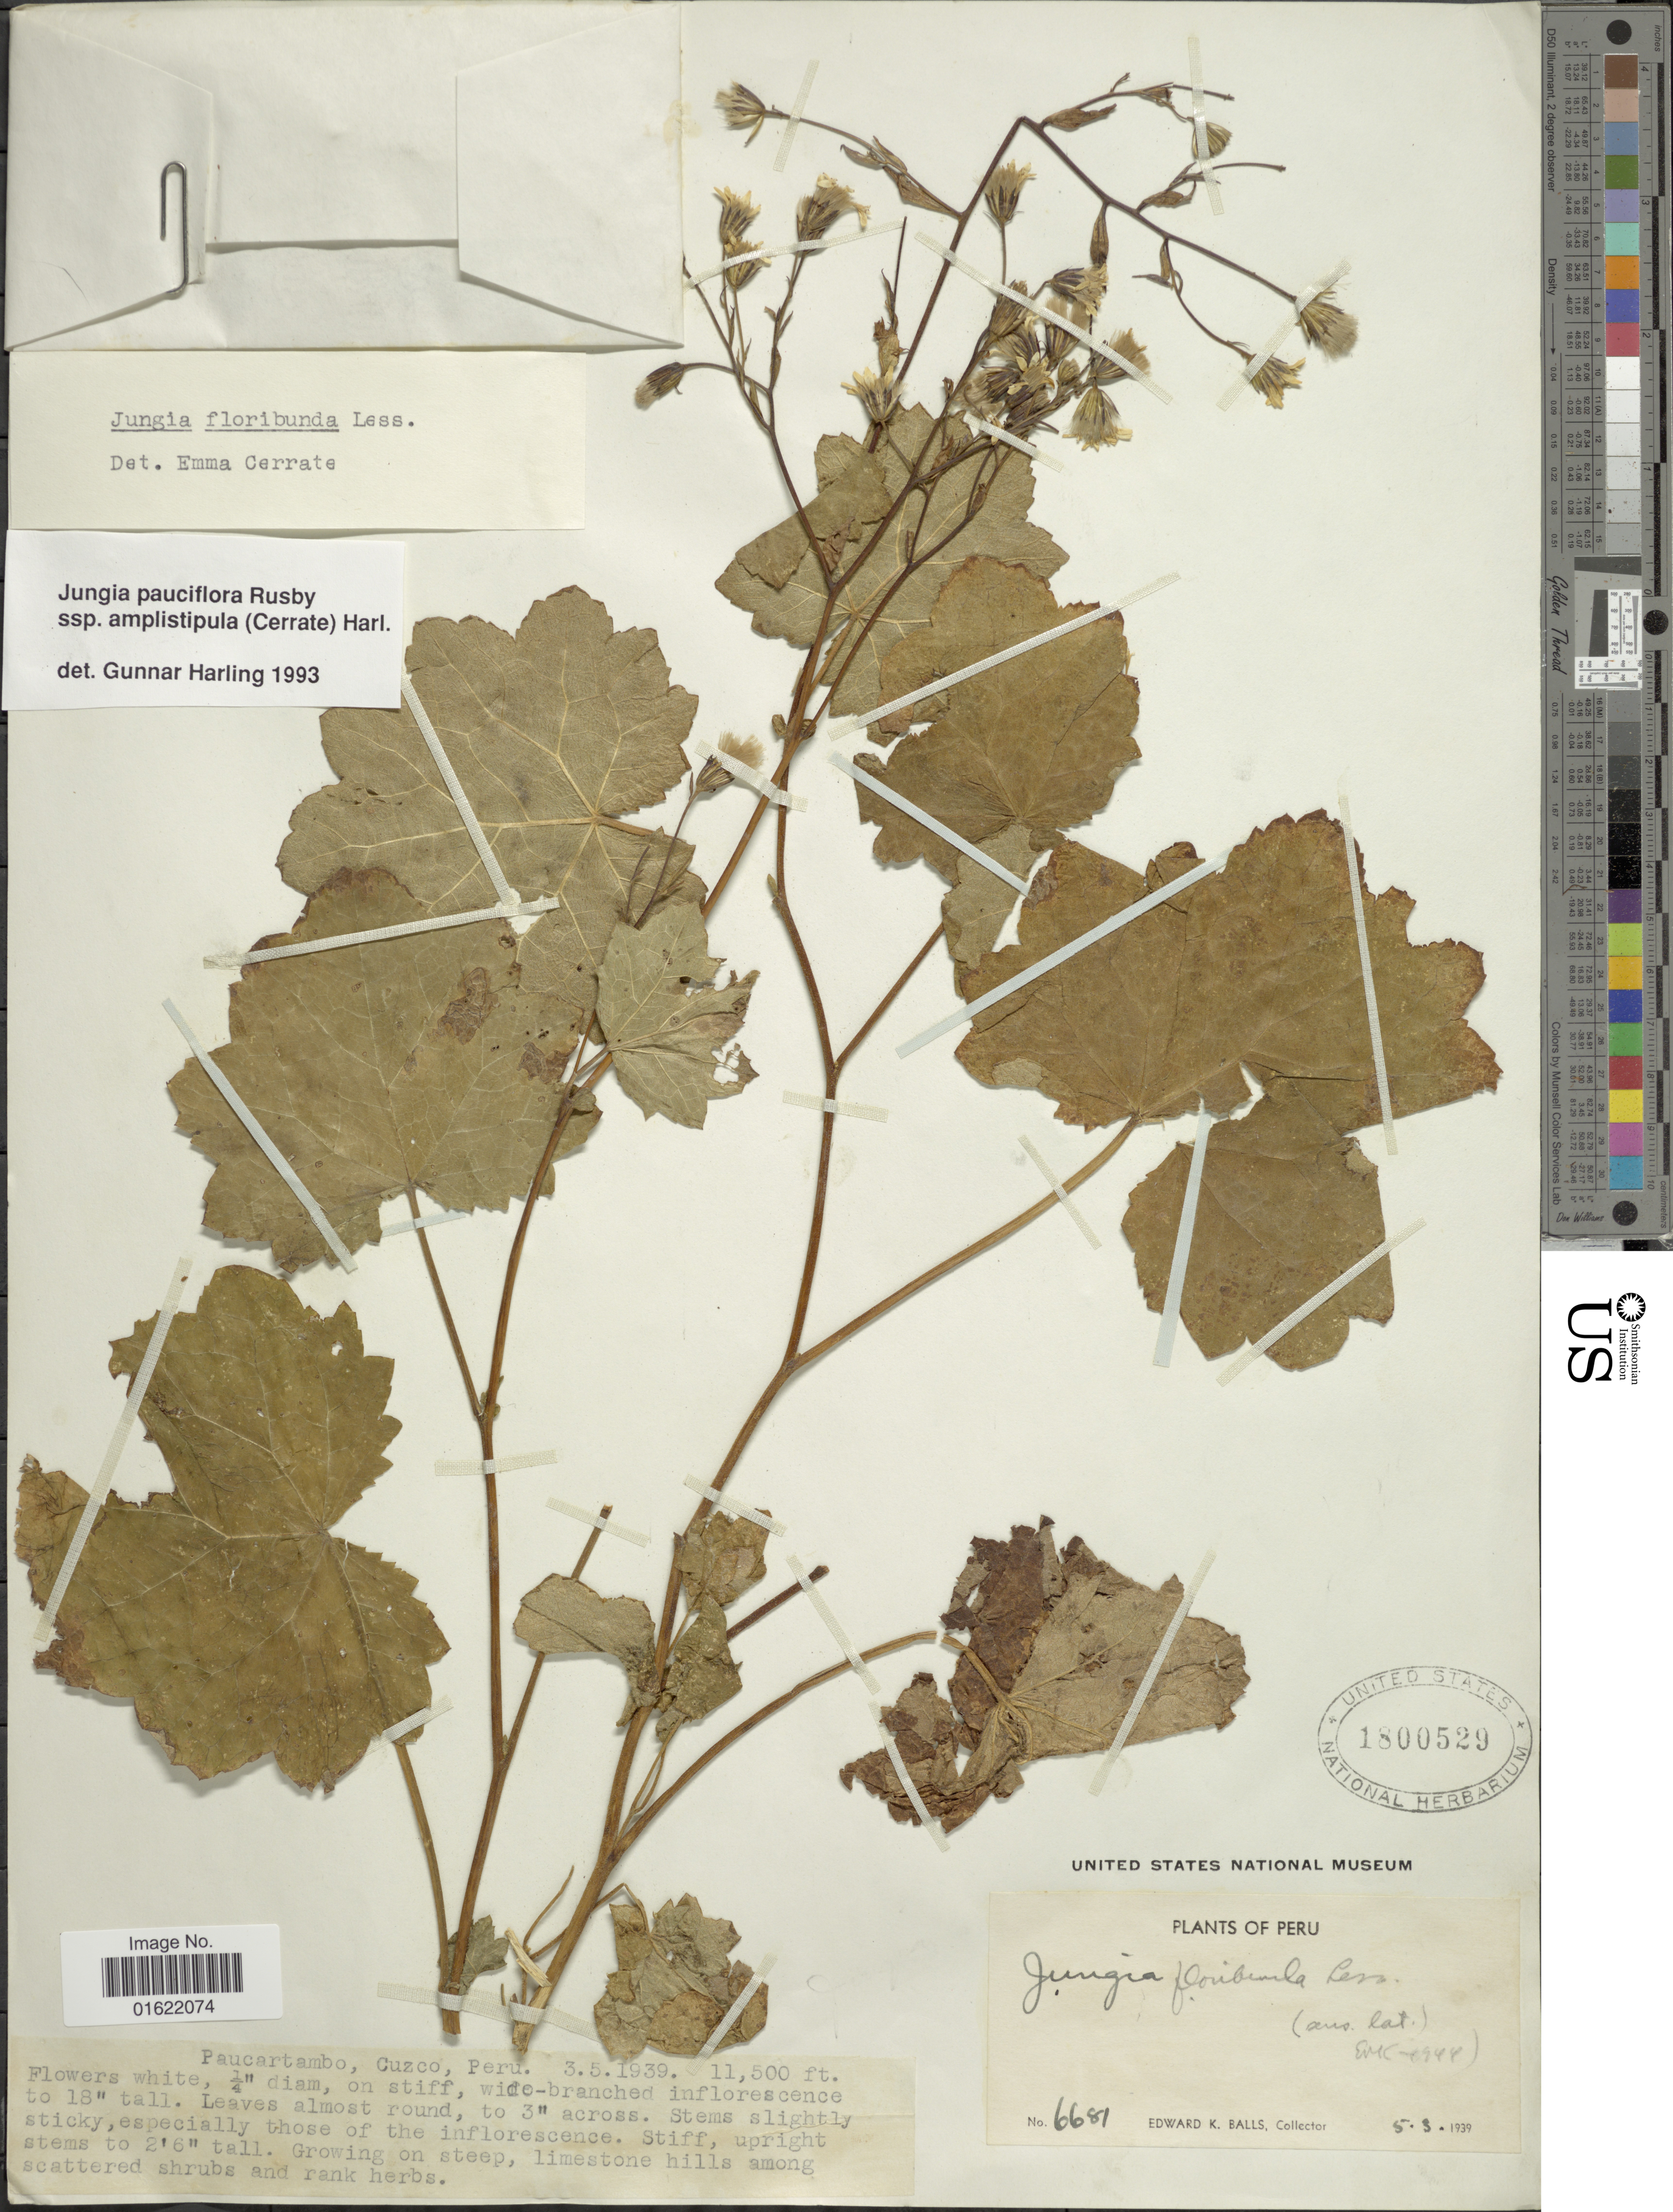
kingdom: Plantae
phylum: Tracheophyta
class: Magnoliopsida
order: Asterales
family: Asteraceae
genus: Jungia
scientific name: Jungia amplistipula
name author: Cerrate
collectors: E. K. Balls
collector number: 6681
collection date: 1939-03-05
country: Peru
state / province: Cusco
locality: Paucartambo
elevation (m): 3505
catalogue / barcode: US 1800529